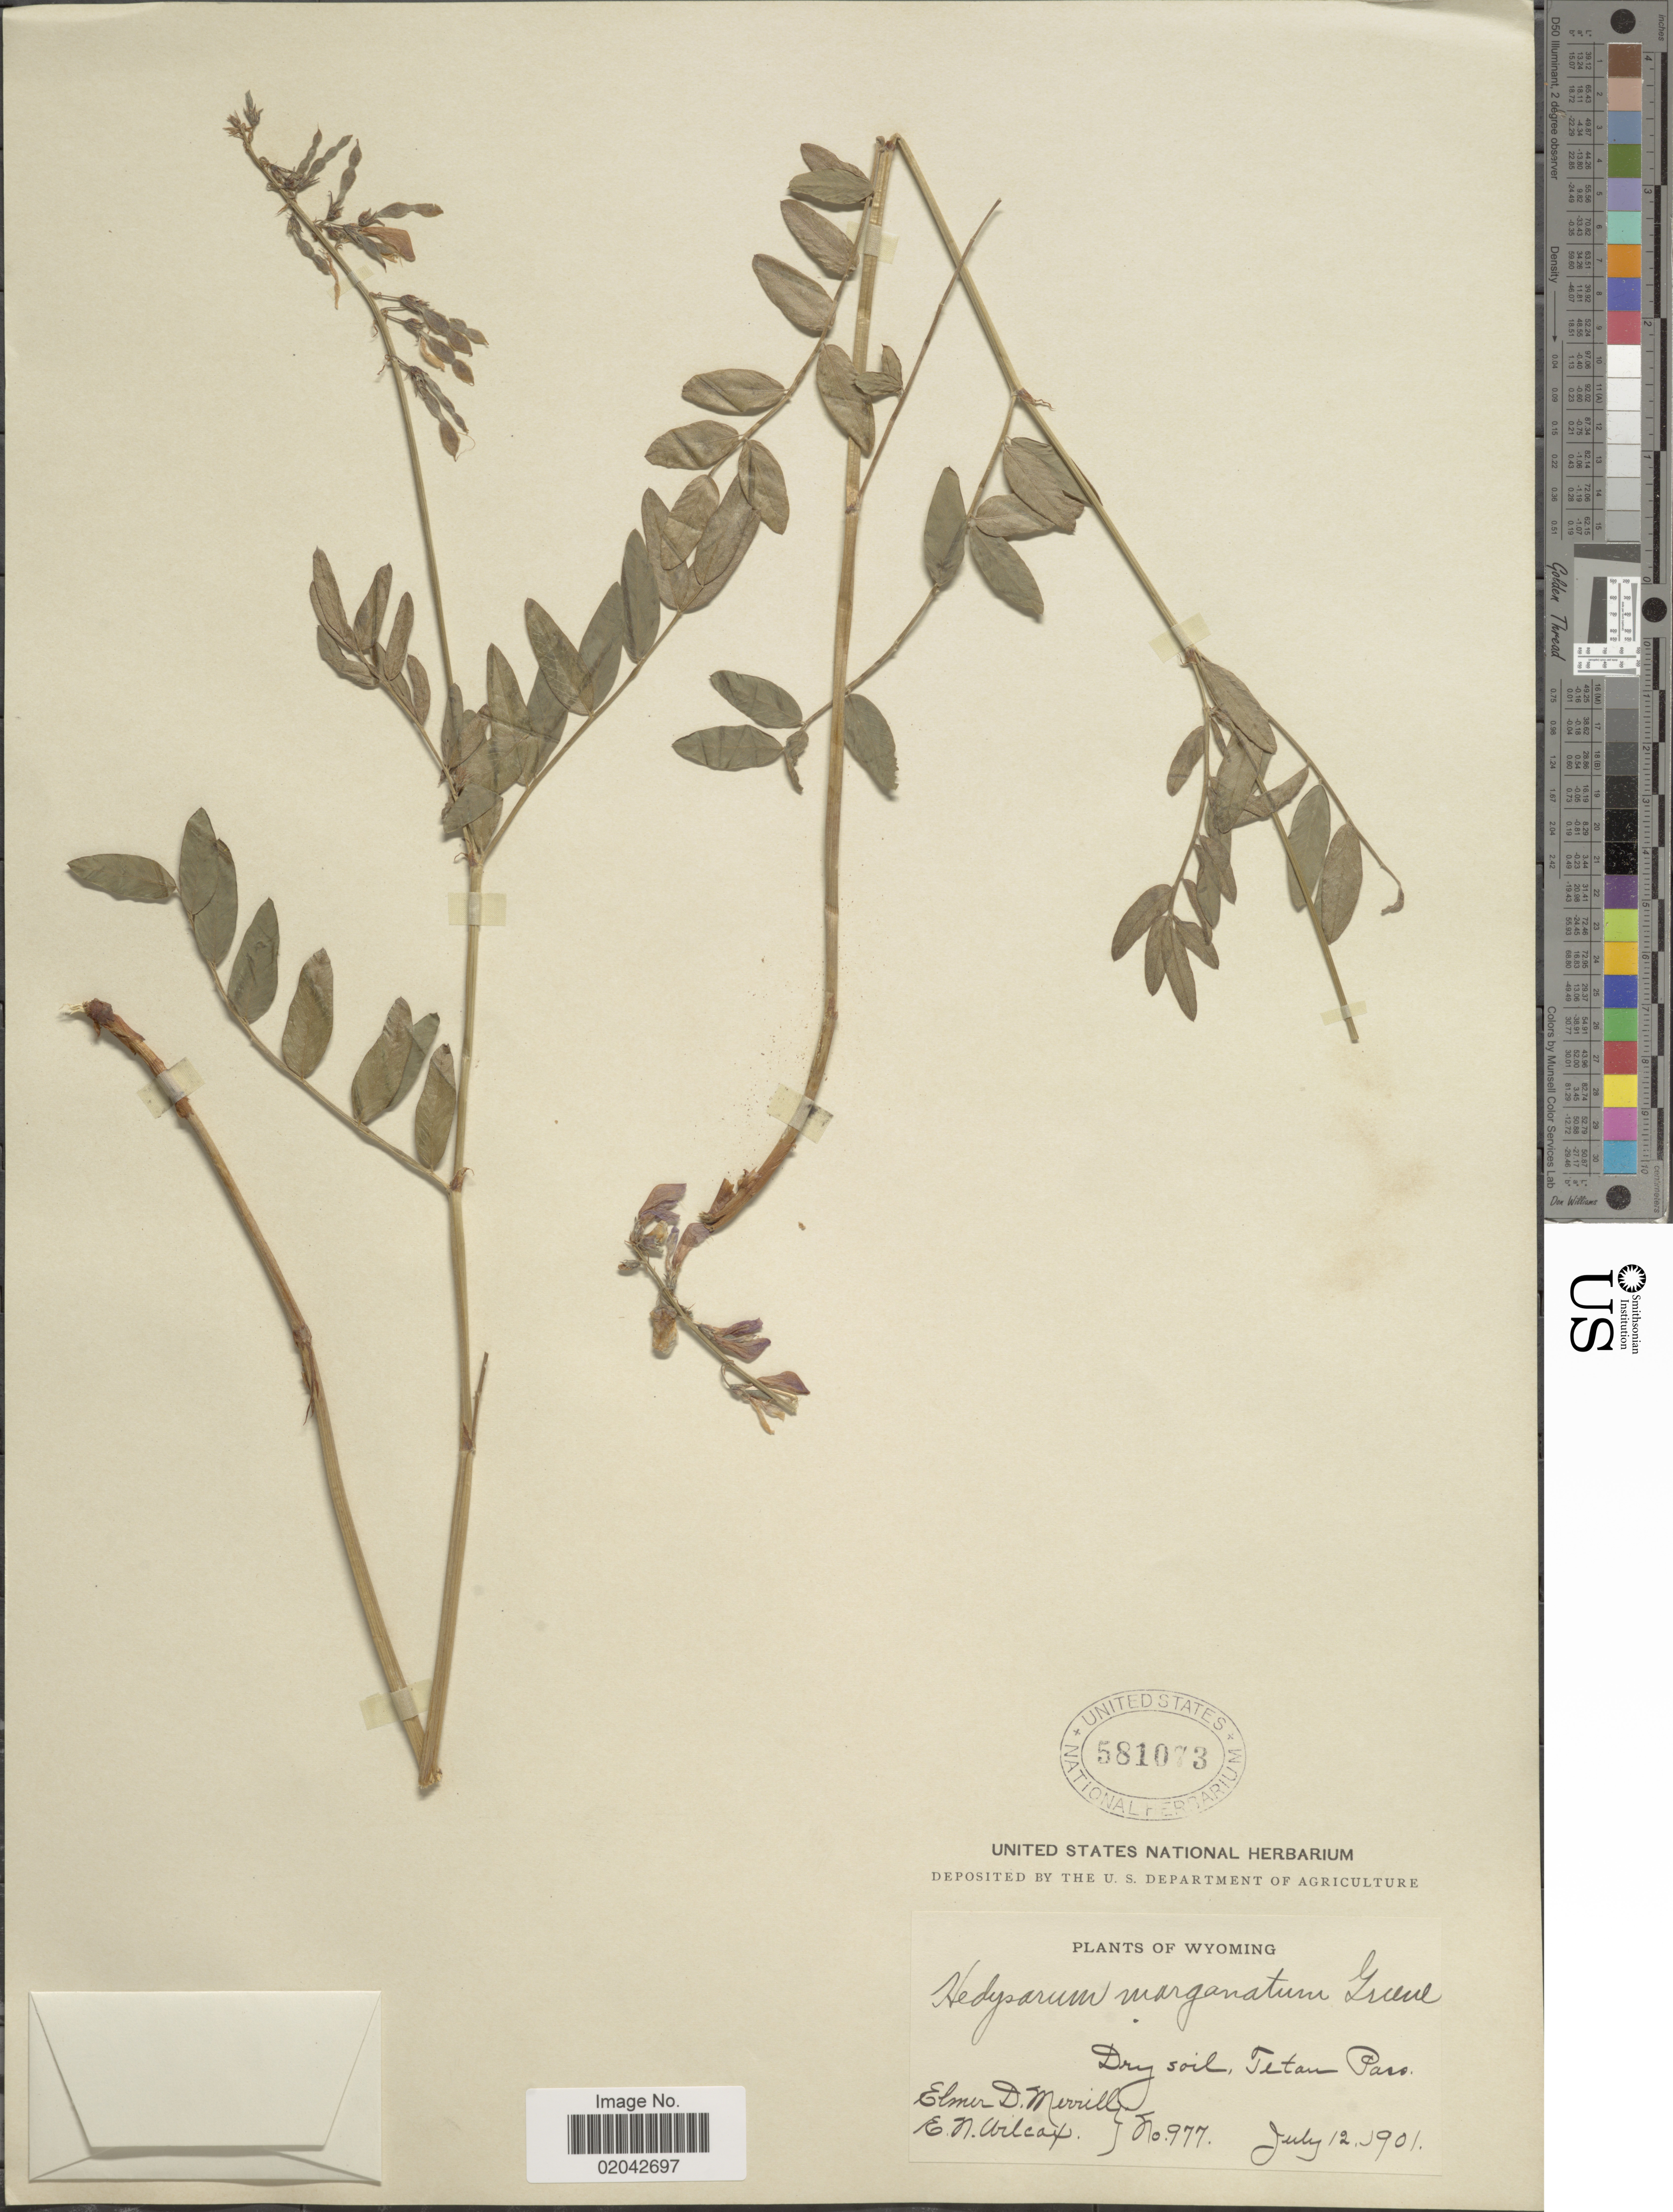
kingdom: Plantae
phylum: Tracheophyta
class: Magnoliopsida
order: Fabales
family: Fabaceae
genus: Hedysarum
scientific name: Hedysarum marginatum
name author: Greene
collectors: E. D. Merrill & E. Wilcox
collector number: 977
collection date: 1901-07-12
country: United States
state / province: Wyoming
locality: Dry soil, Tetan Pass.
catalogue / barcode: US 581073